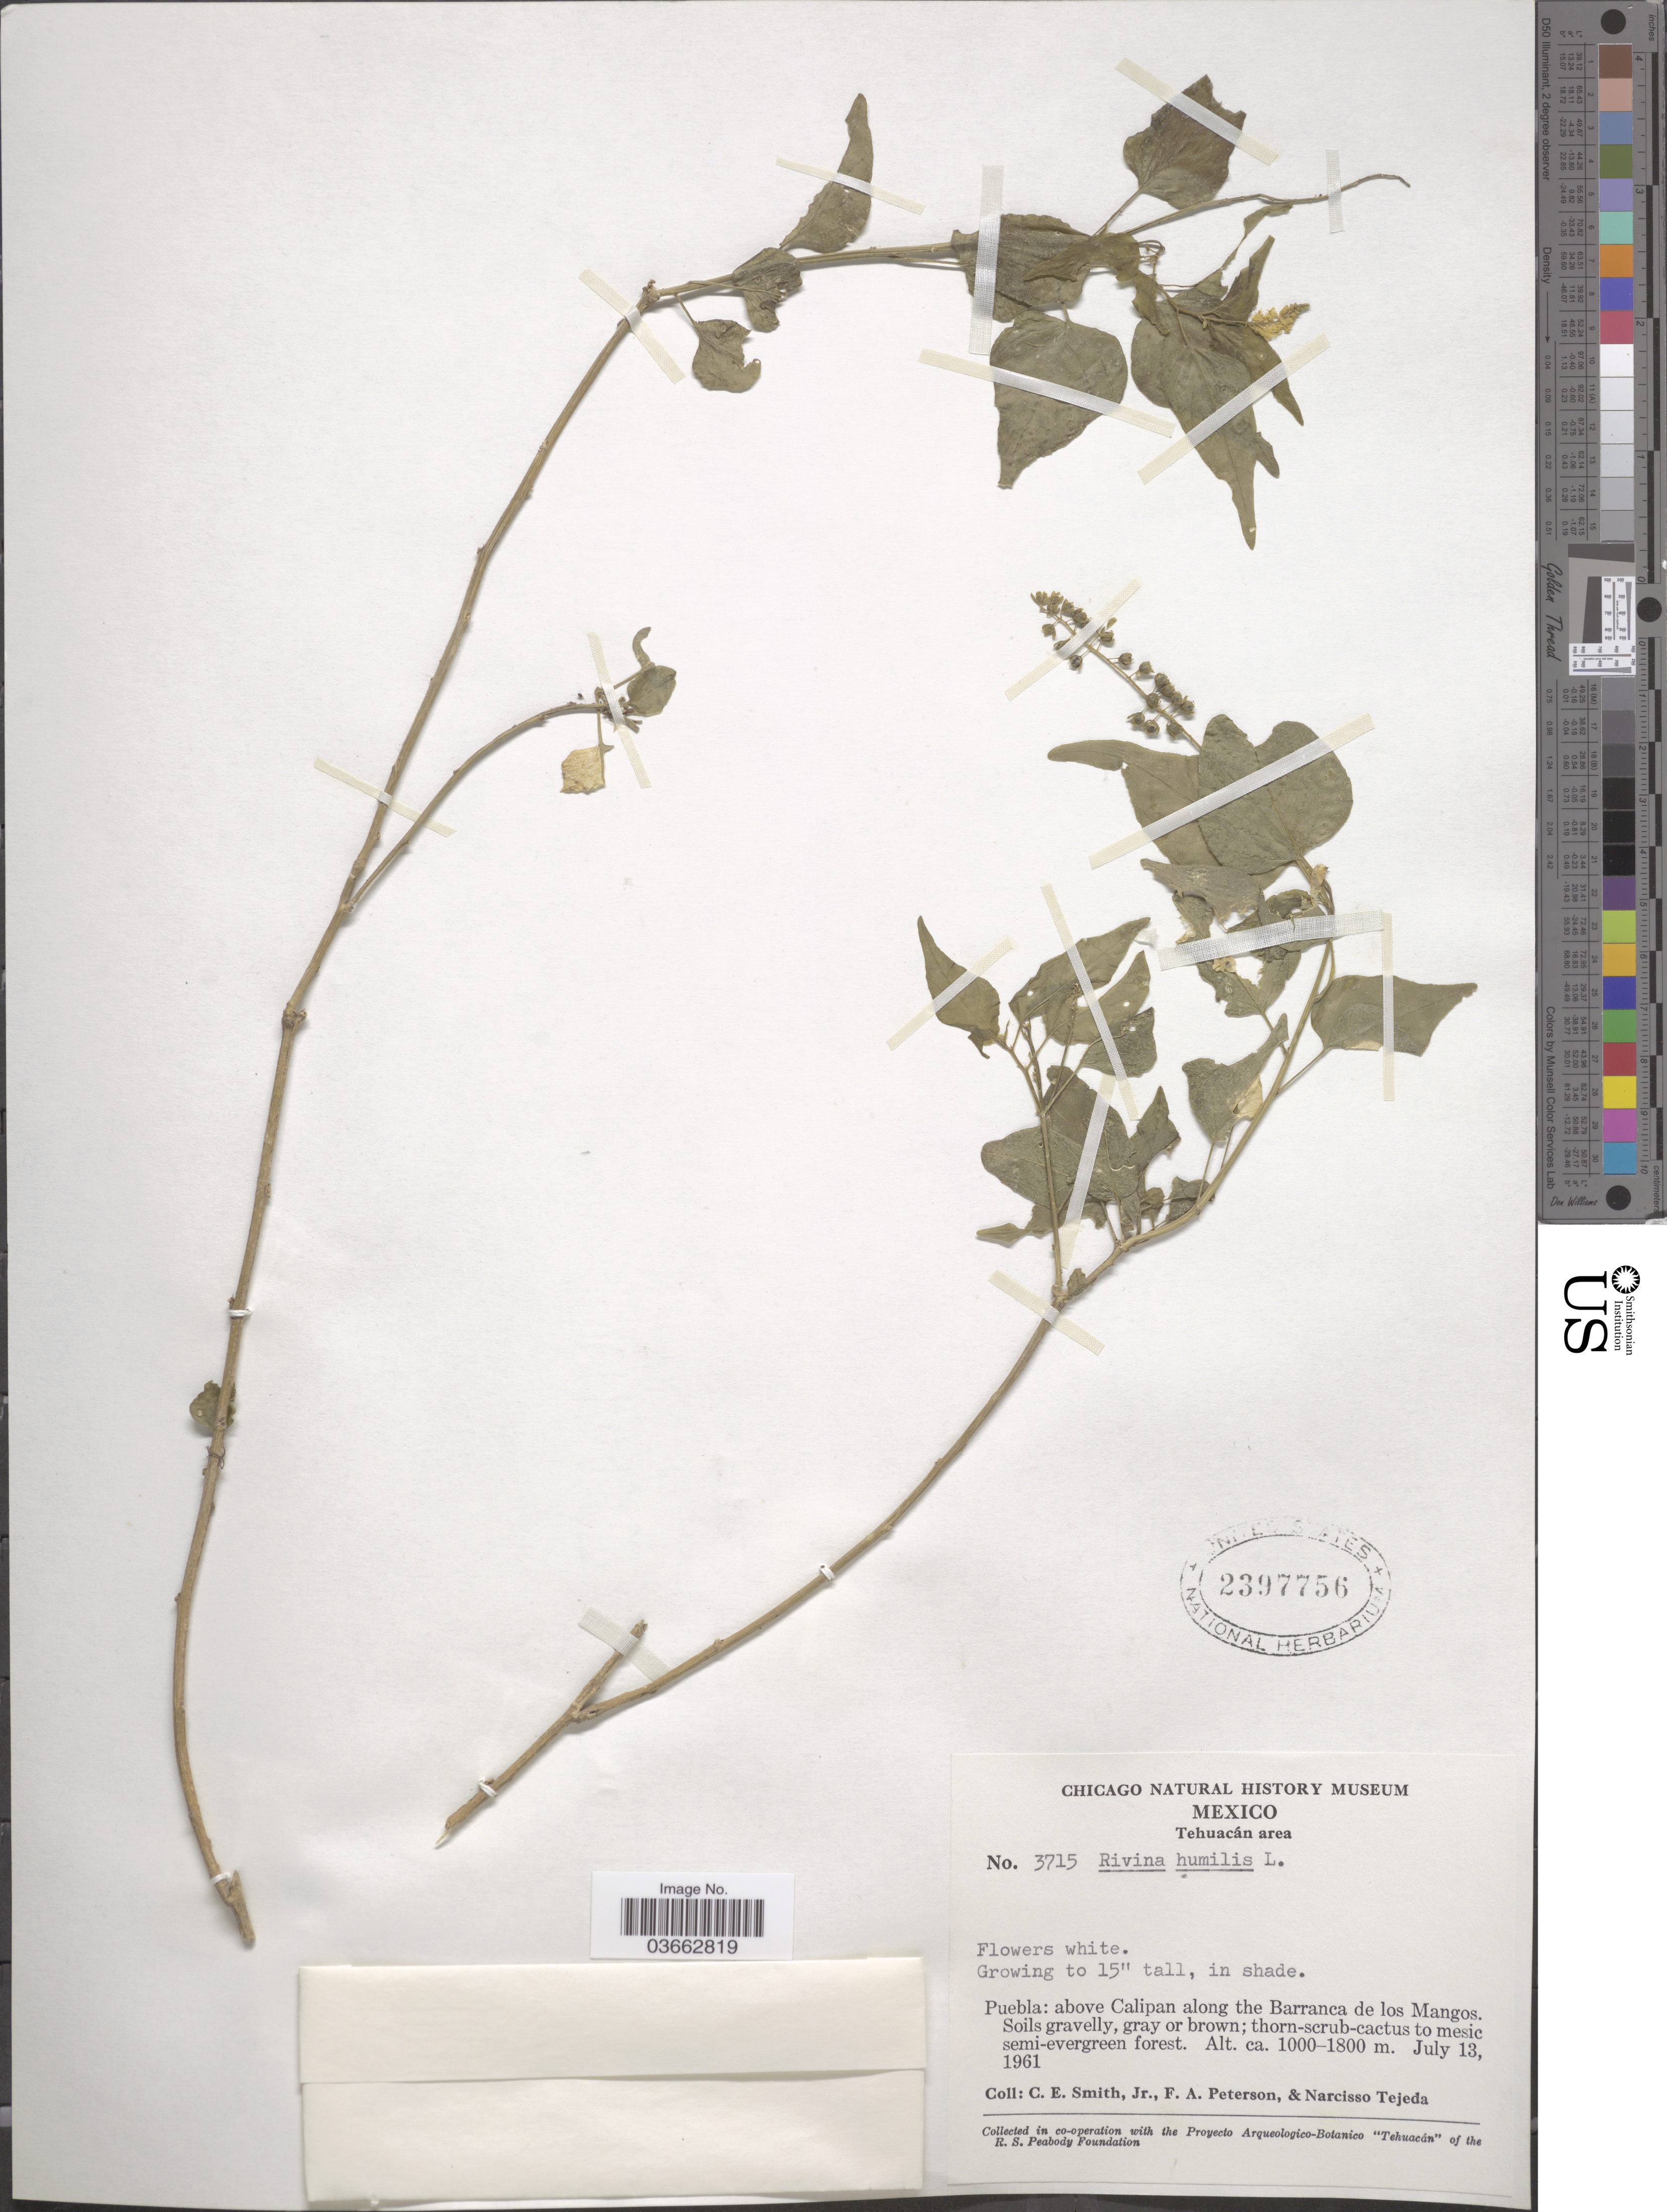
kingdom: Plantae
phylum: Tracheophyta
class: Magnoliopsida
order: Caryophyllales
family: Phytolaccaceae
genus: Rivina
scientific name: Rivina humilis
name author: L.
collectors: C. E. Smith Jr., F. A. Peterson & N. Tejeda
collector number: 3715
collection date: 1961-07-13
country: Mexico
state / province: Puebla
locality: Tehuacán area. Above Calipan along the Barranca de los Mangos.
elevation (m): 1000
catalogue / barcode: US 2397756